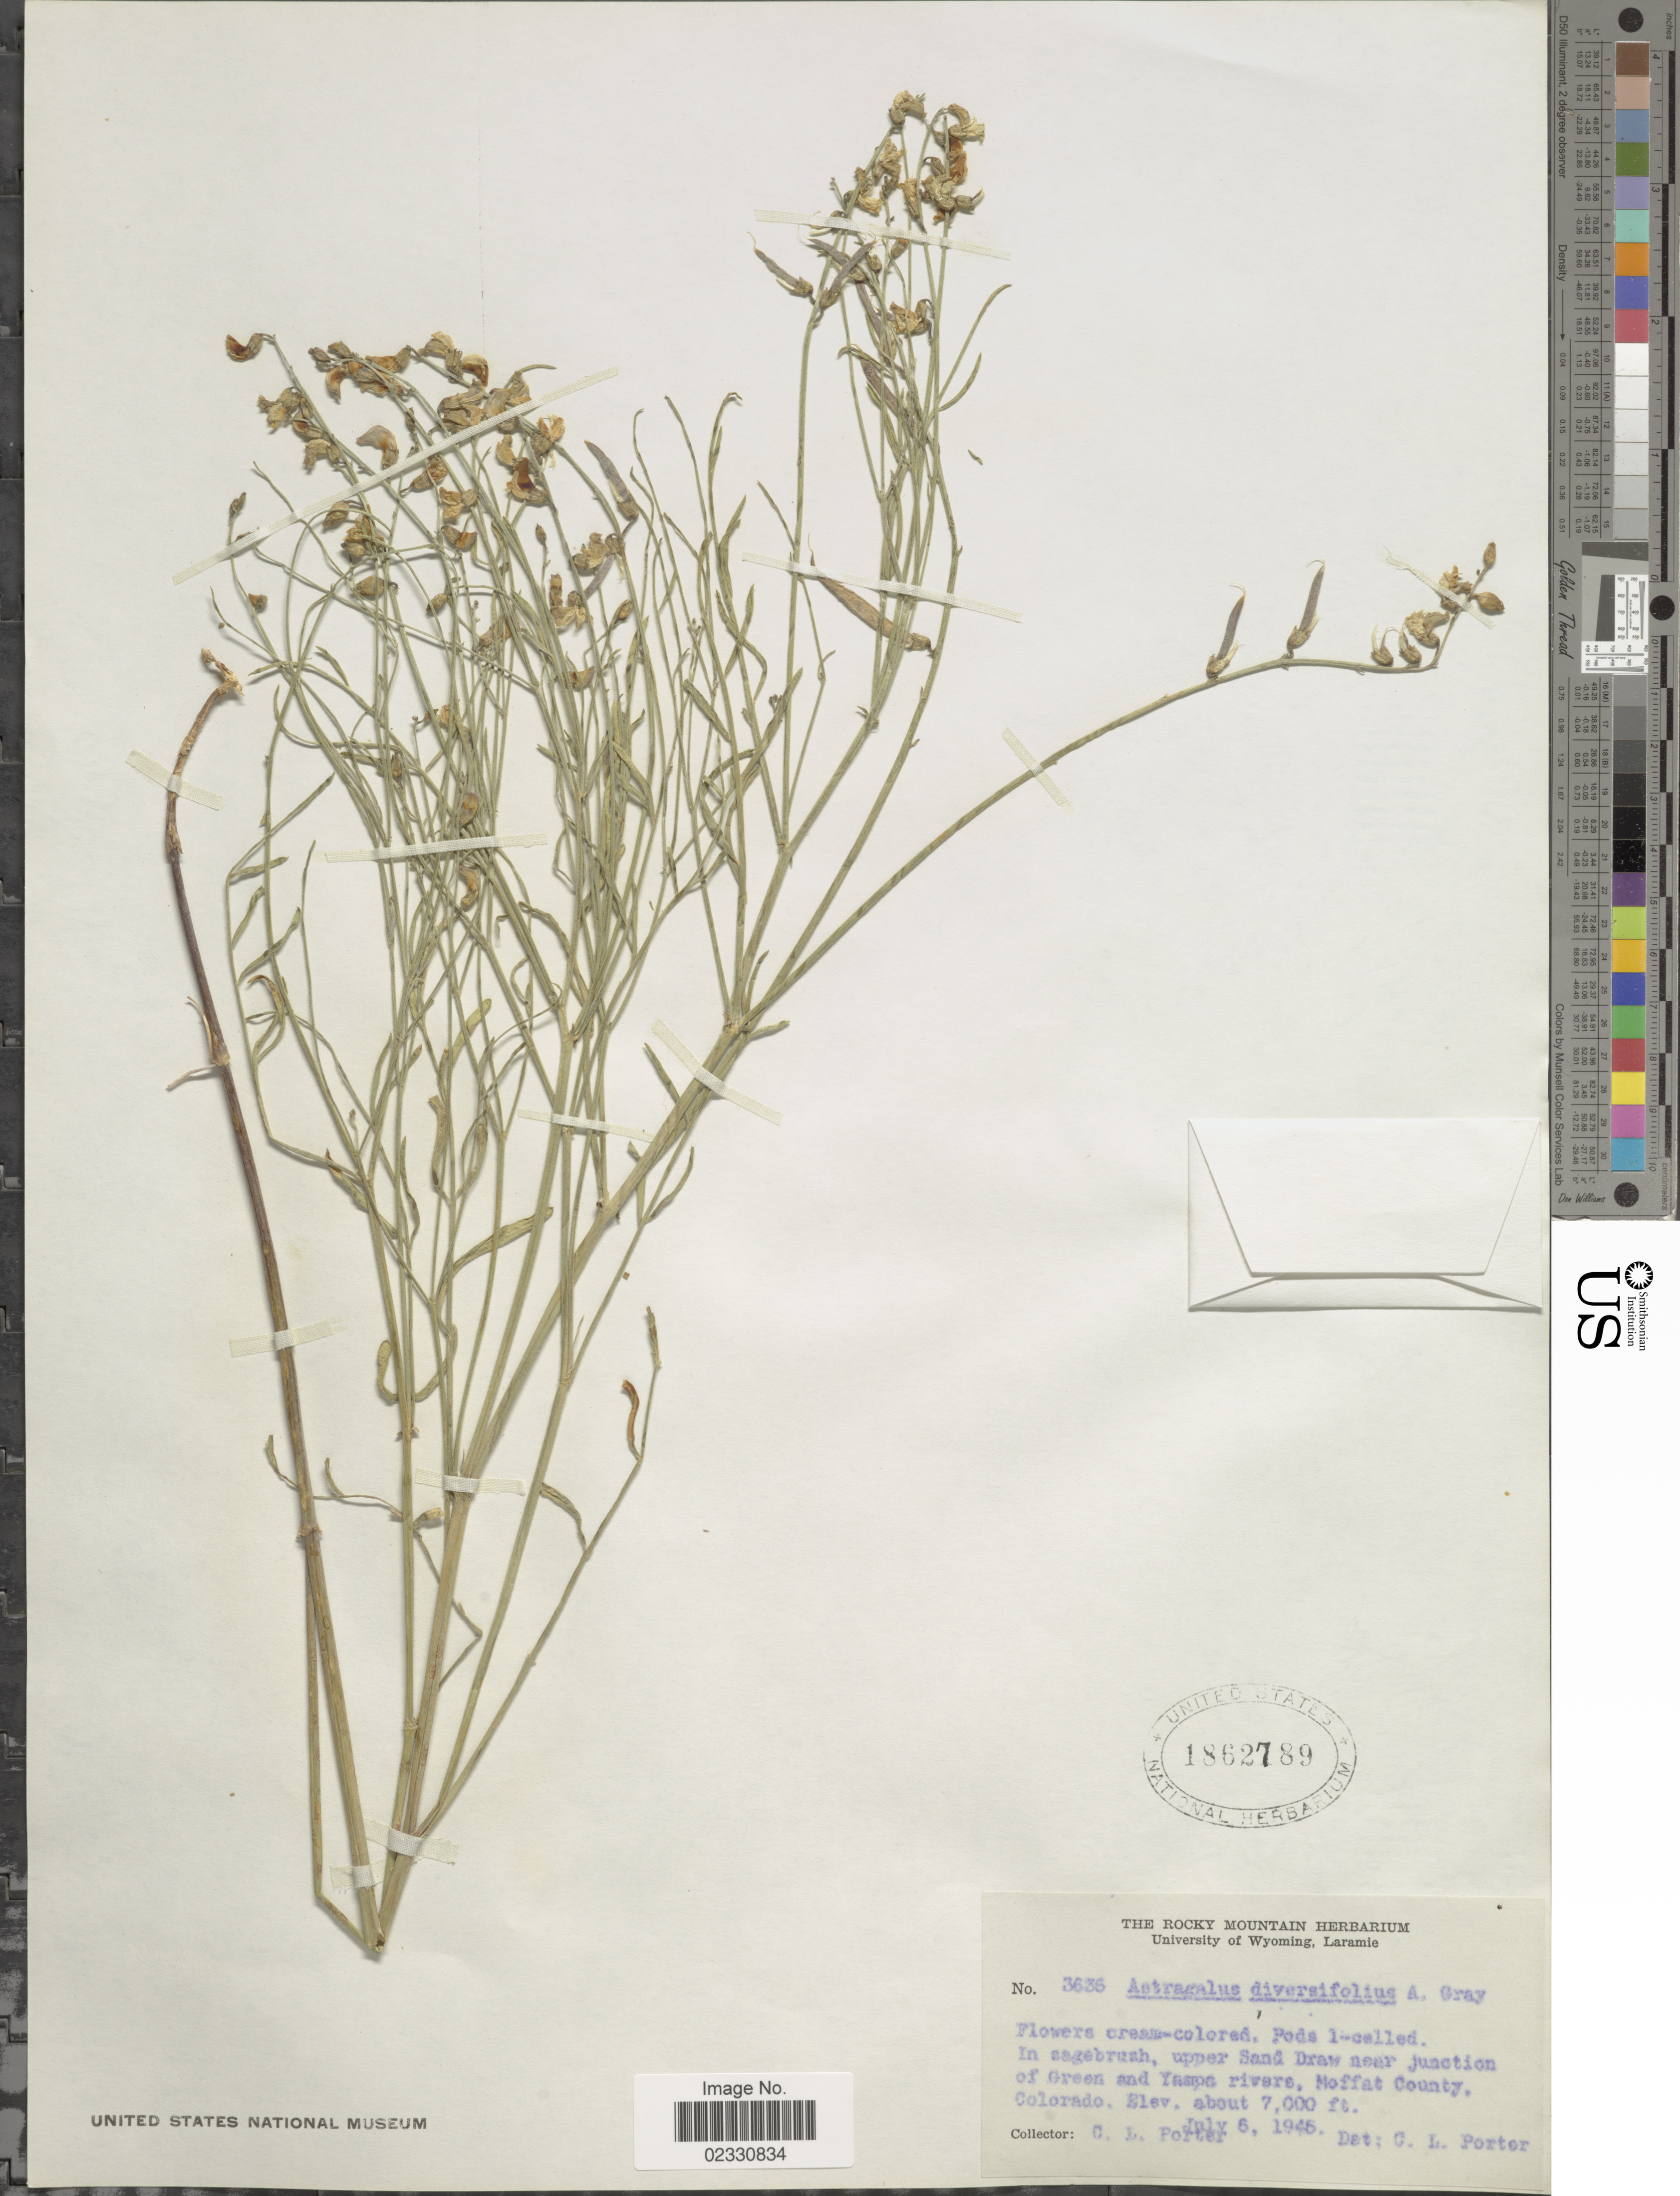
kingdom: Plantae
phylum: Tracheophyta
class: Magnoliopsida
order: Fabales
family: Fabaceae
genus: Astragalus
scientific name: Astragalus diversifolius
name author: A. Gray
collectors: C. L. Porter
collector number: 3636*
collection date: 1945-07-06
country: United States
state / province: Colorado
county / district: Moffat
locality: In sagebrush, upper Sand Draw near junction of Green and Yampa rivere (river), Moffat County.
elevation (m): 2134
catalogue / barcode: US 1862789